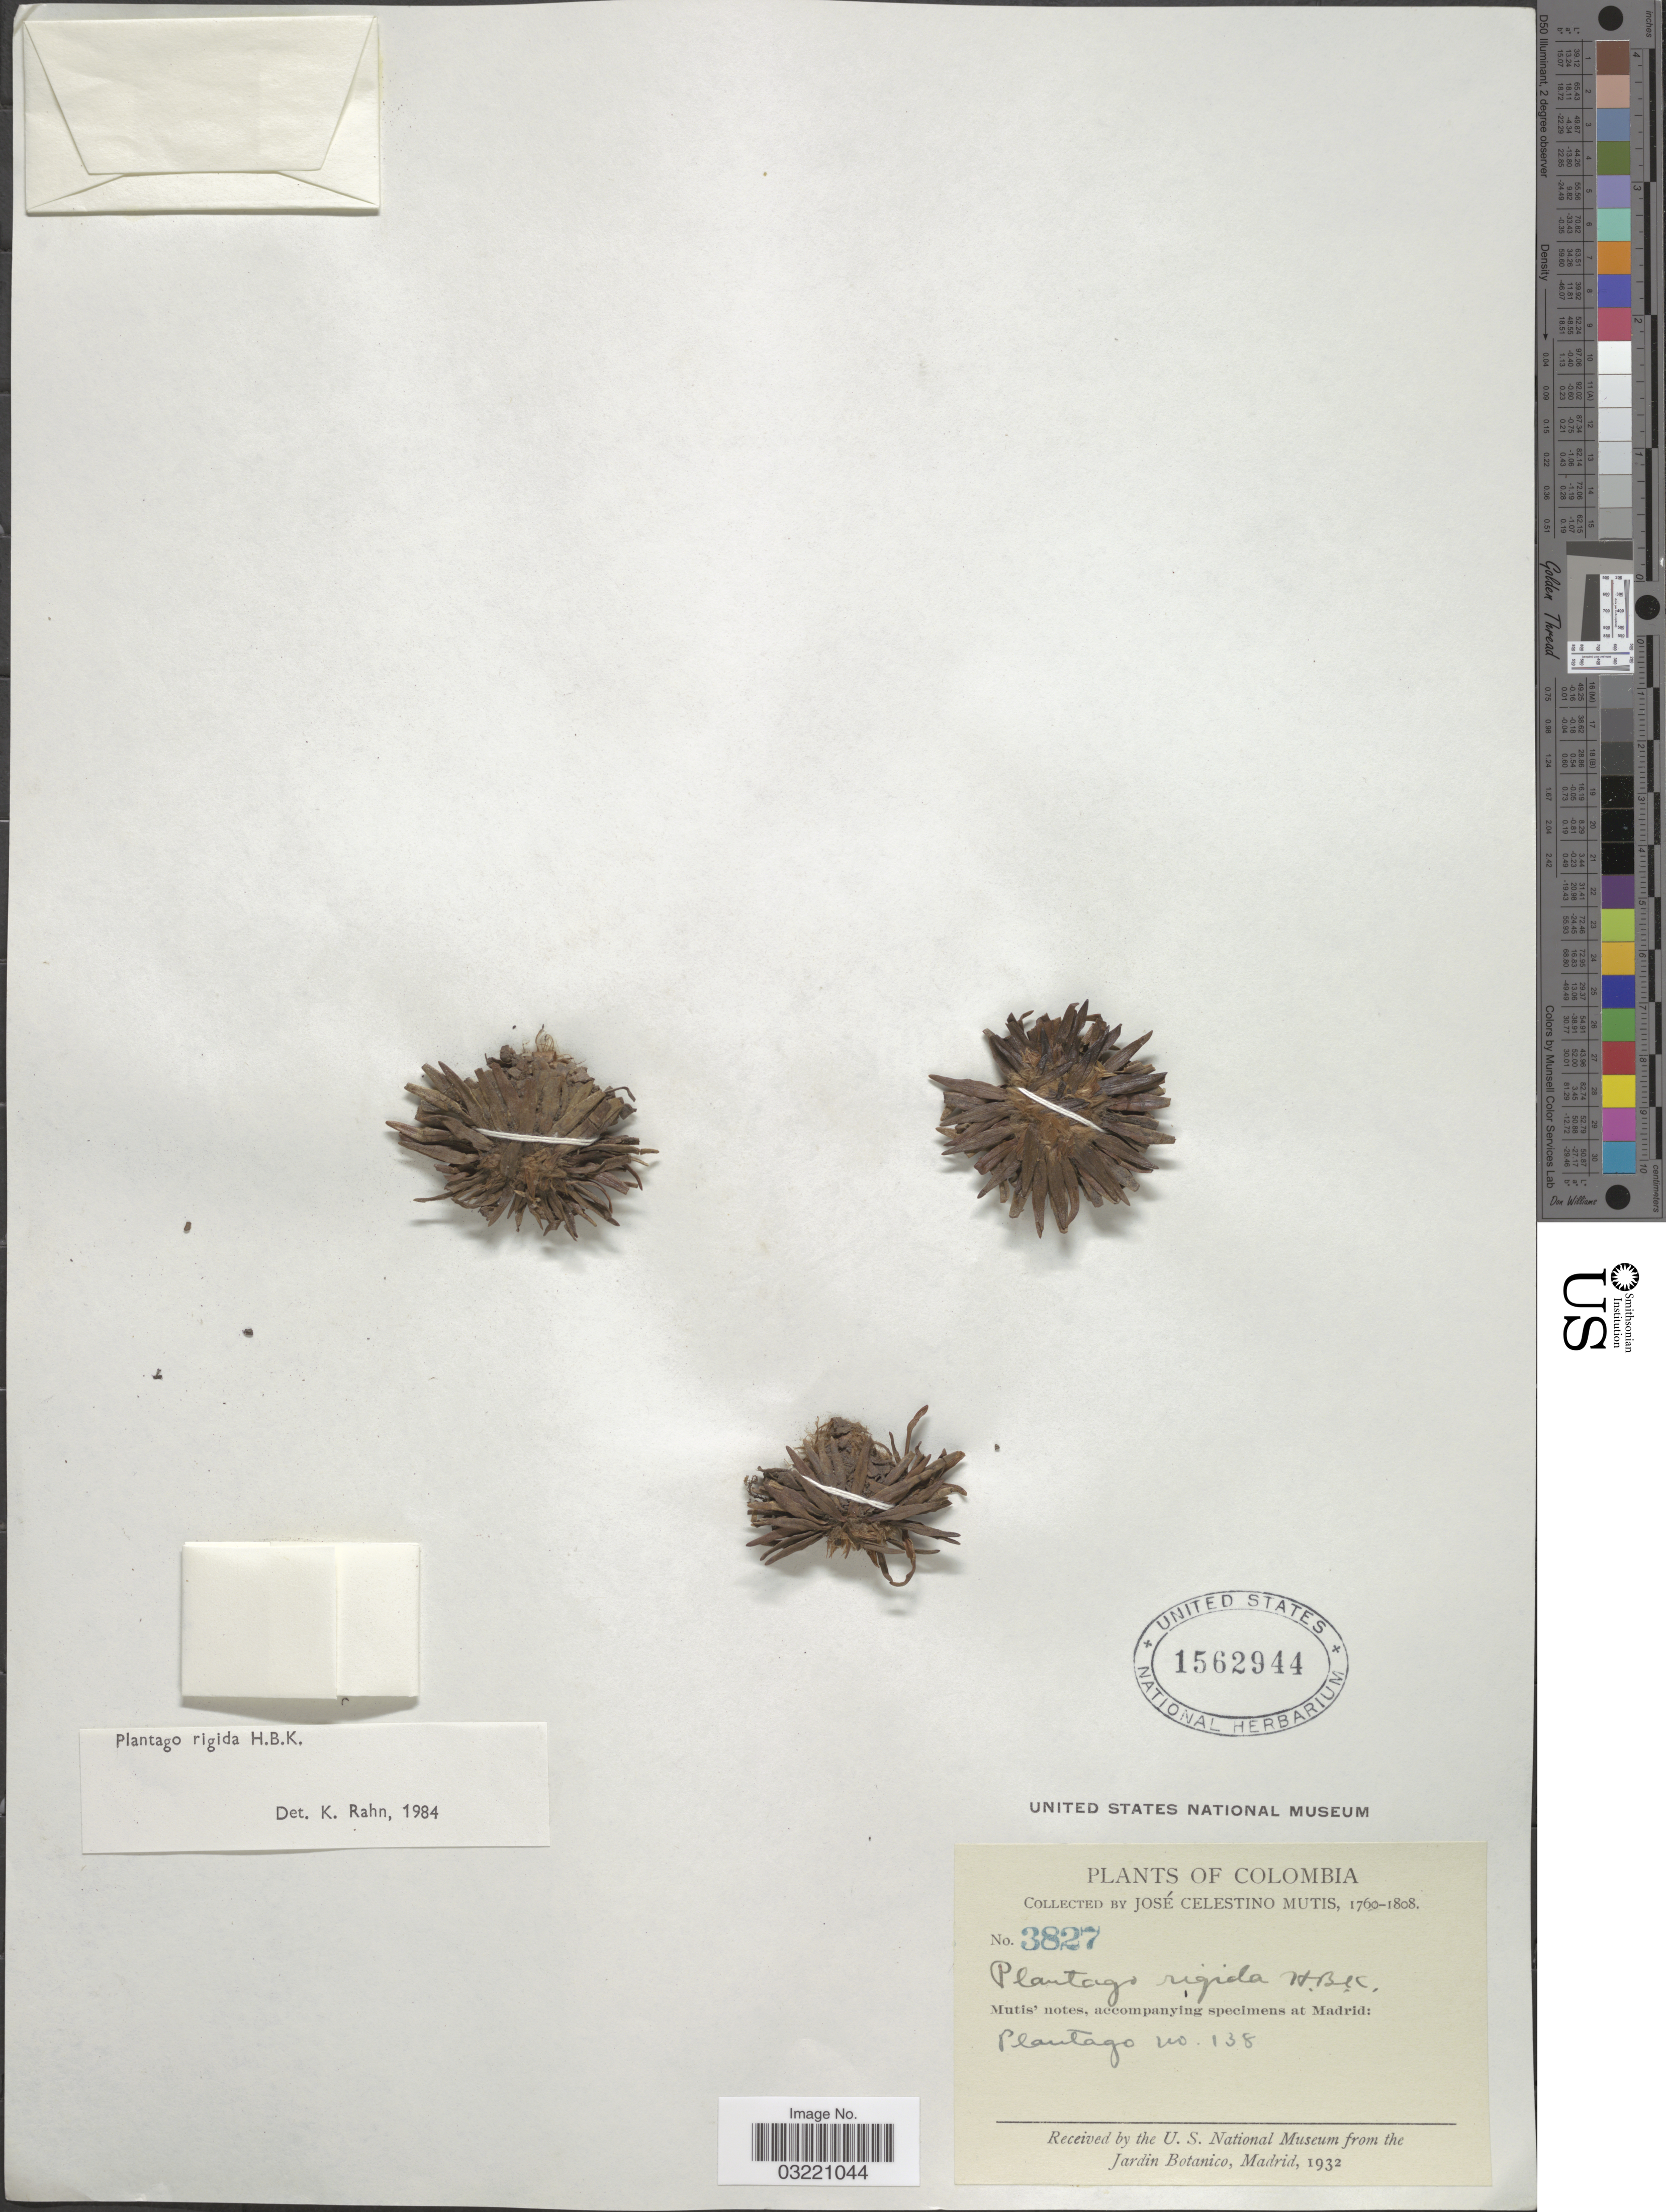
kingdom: Plantae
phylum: Tracheophyta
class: Magnoliopsida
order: Lamiales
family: Plantaginaceae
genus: Plantago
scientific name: Plantago rigida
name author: Kunth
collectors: J. C. B. Mutis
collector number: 3827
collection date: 1760/1808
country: Colombia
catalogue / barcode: US 1562944